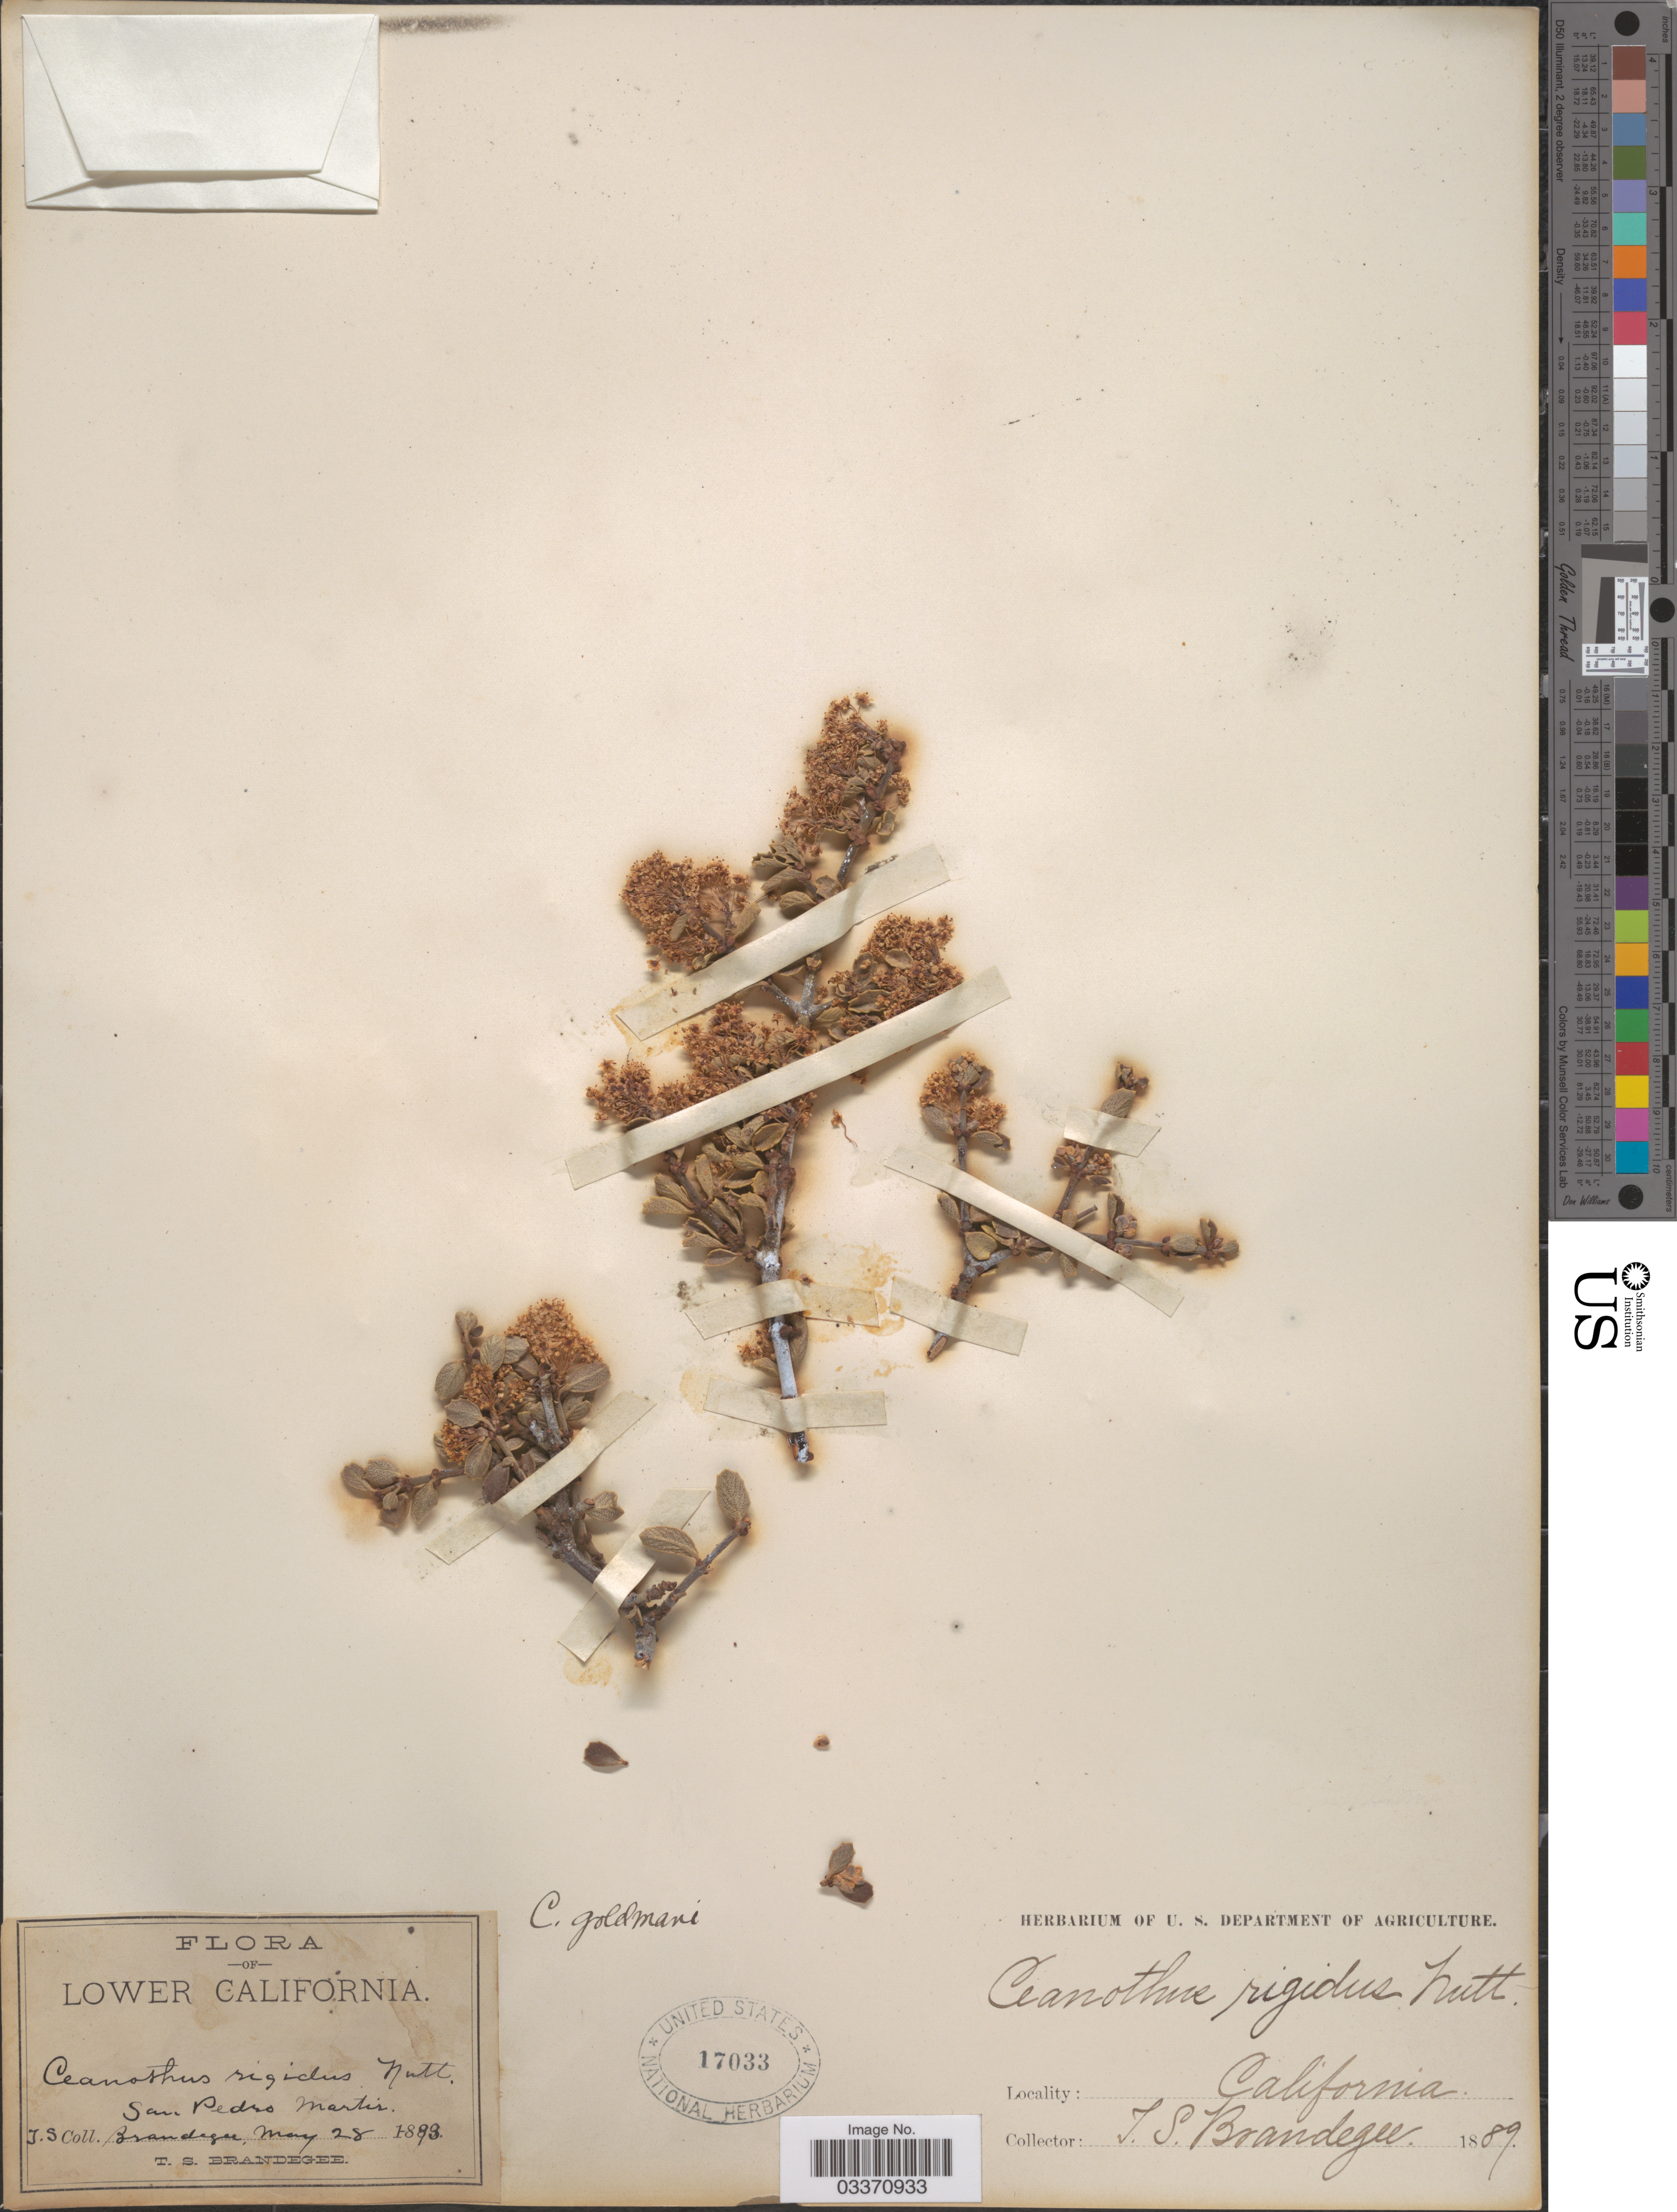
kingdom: Plantae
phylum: Tracheophyta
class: Magnoliopsida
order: Rosales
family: Rhamnaceae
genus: Ceanothus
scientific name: Ceanothus goldmanii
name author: Rose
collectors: T. S. Brandegee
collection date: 1889-05-28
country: Mexico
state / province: Baja California Norte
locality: Lower California. San Pedro Martir. California. [unsure placement]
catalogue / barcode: US 17033